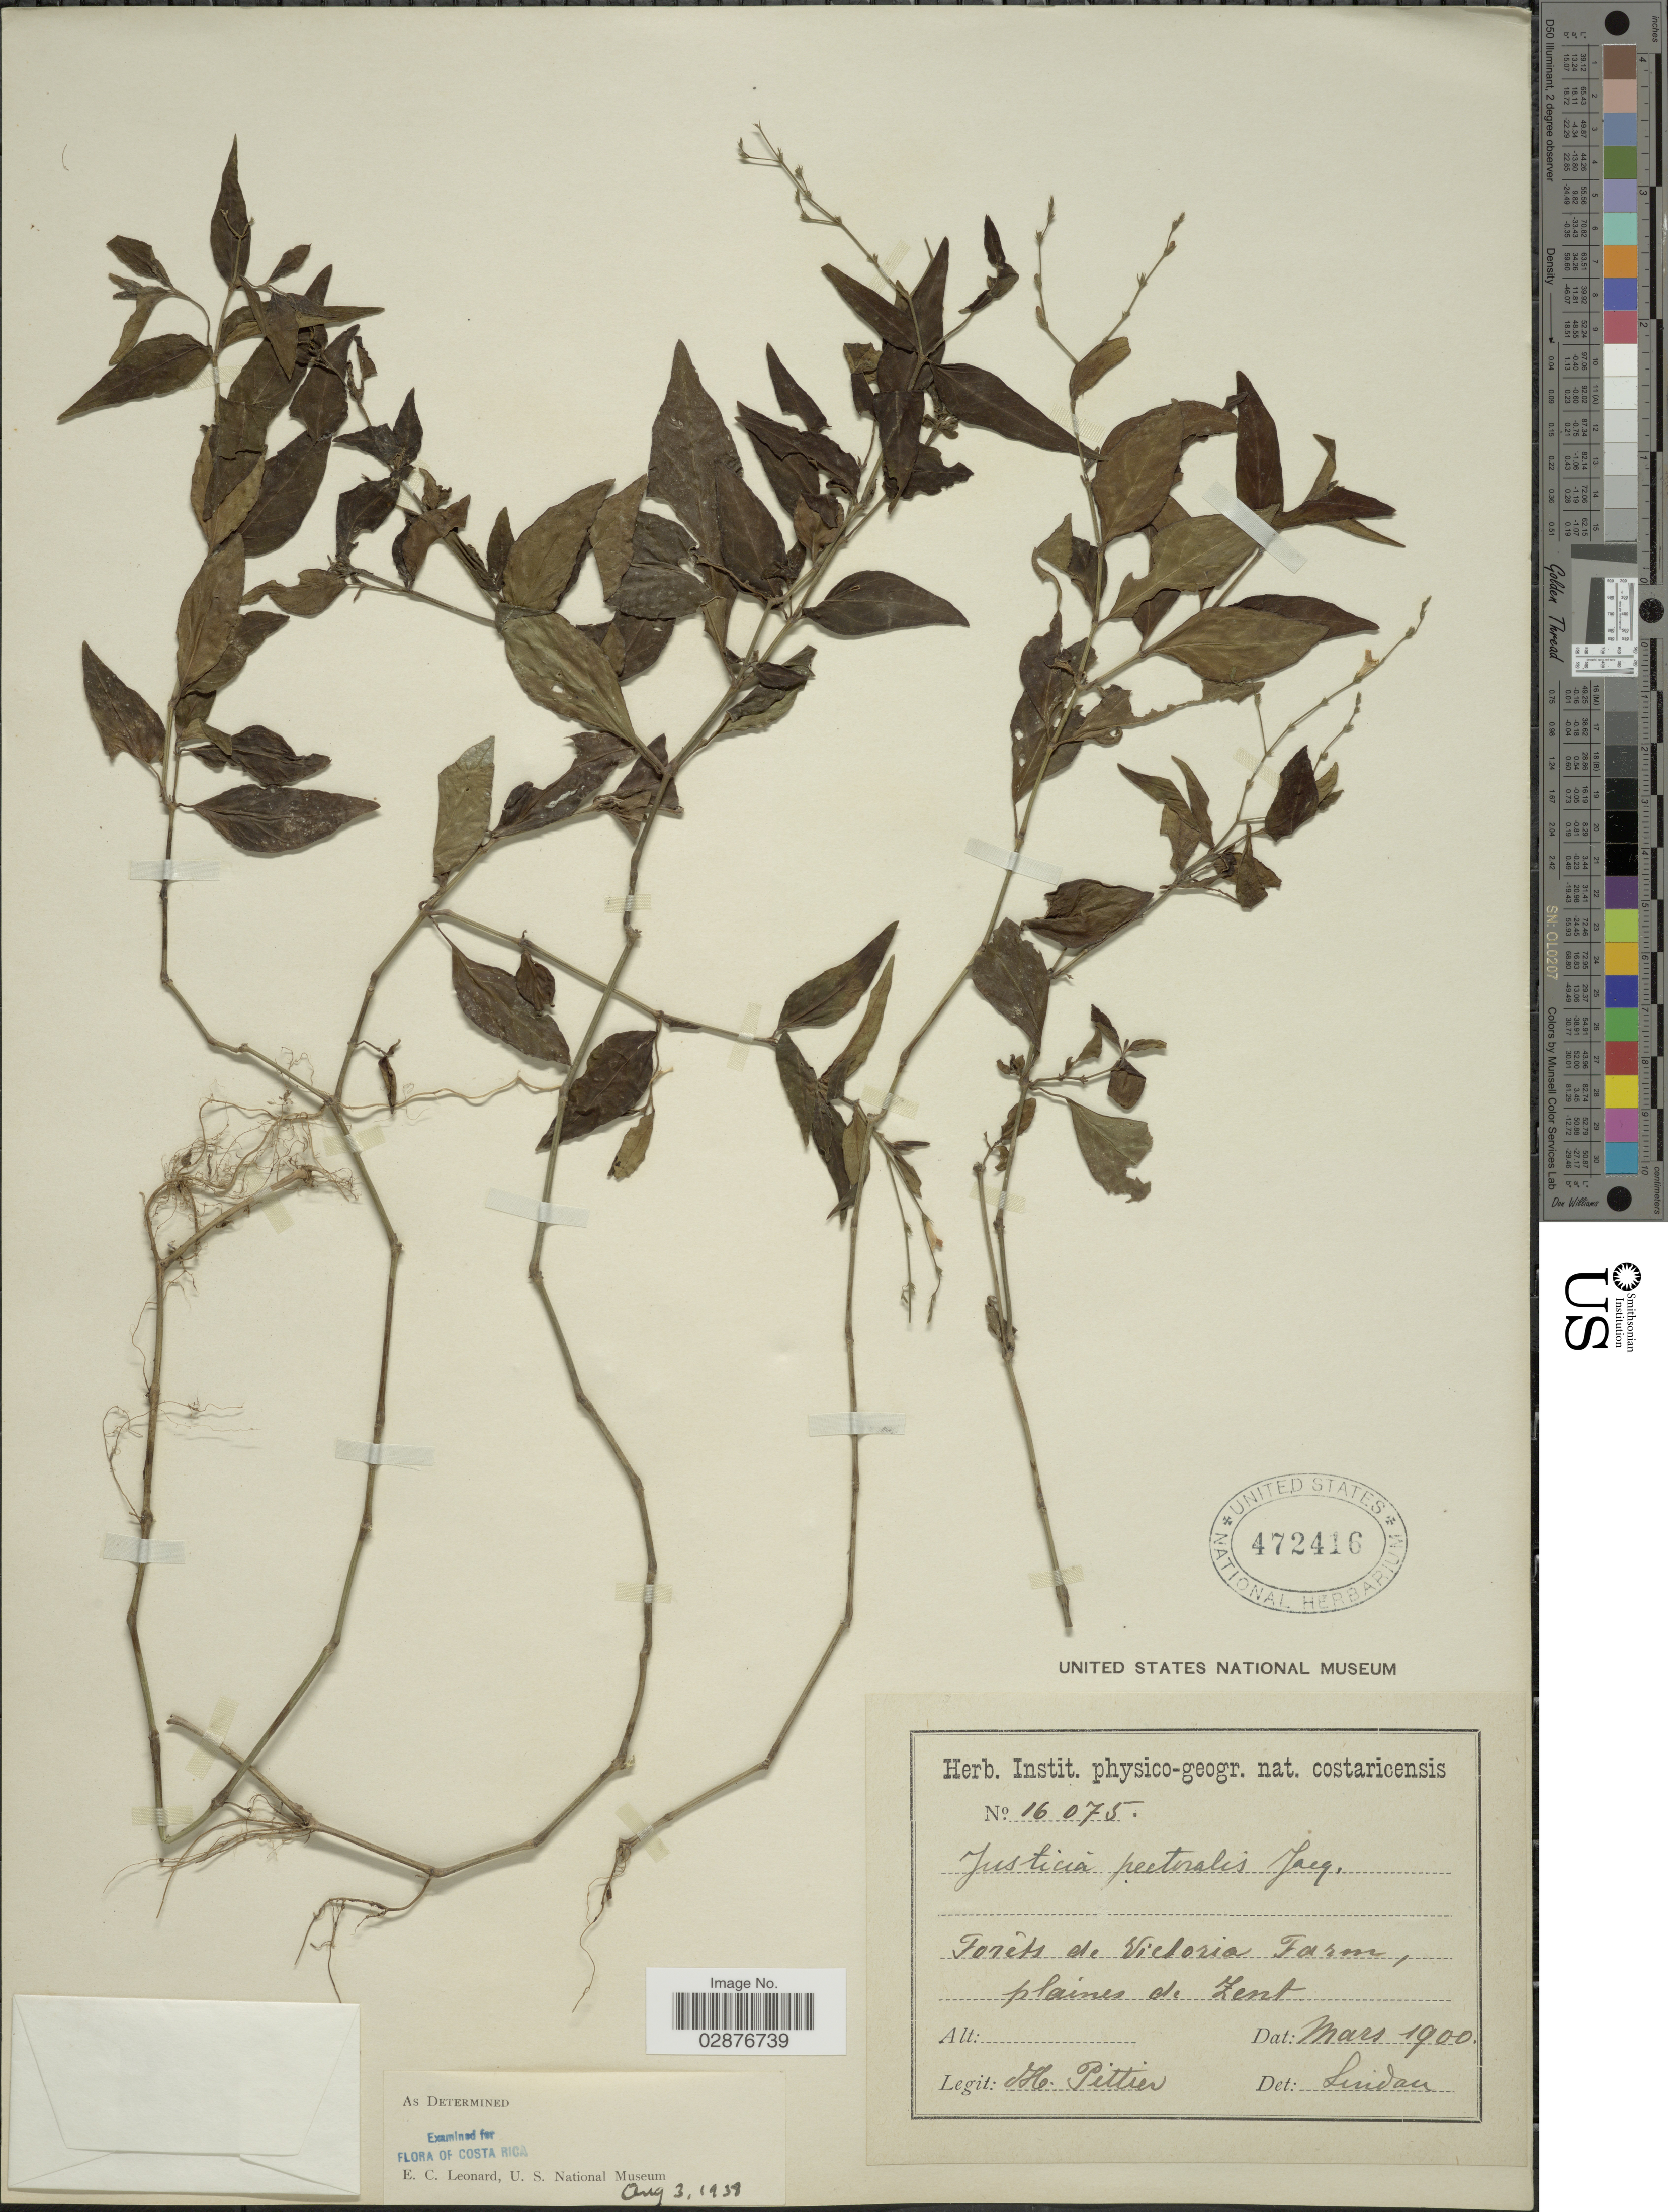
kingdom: Plantae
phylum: Tracheophyta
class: Magnoliopsida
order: Lamiales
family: Acanthaceae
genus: Justicia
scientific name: Justicia pectoralis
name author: Jacq.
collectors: H. F. Pittier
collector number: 16075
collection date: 1900-03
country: Costa Rica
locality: Forêts de Victoria Farm, plaines de Zent.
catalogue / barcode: US 472416